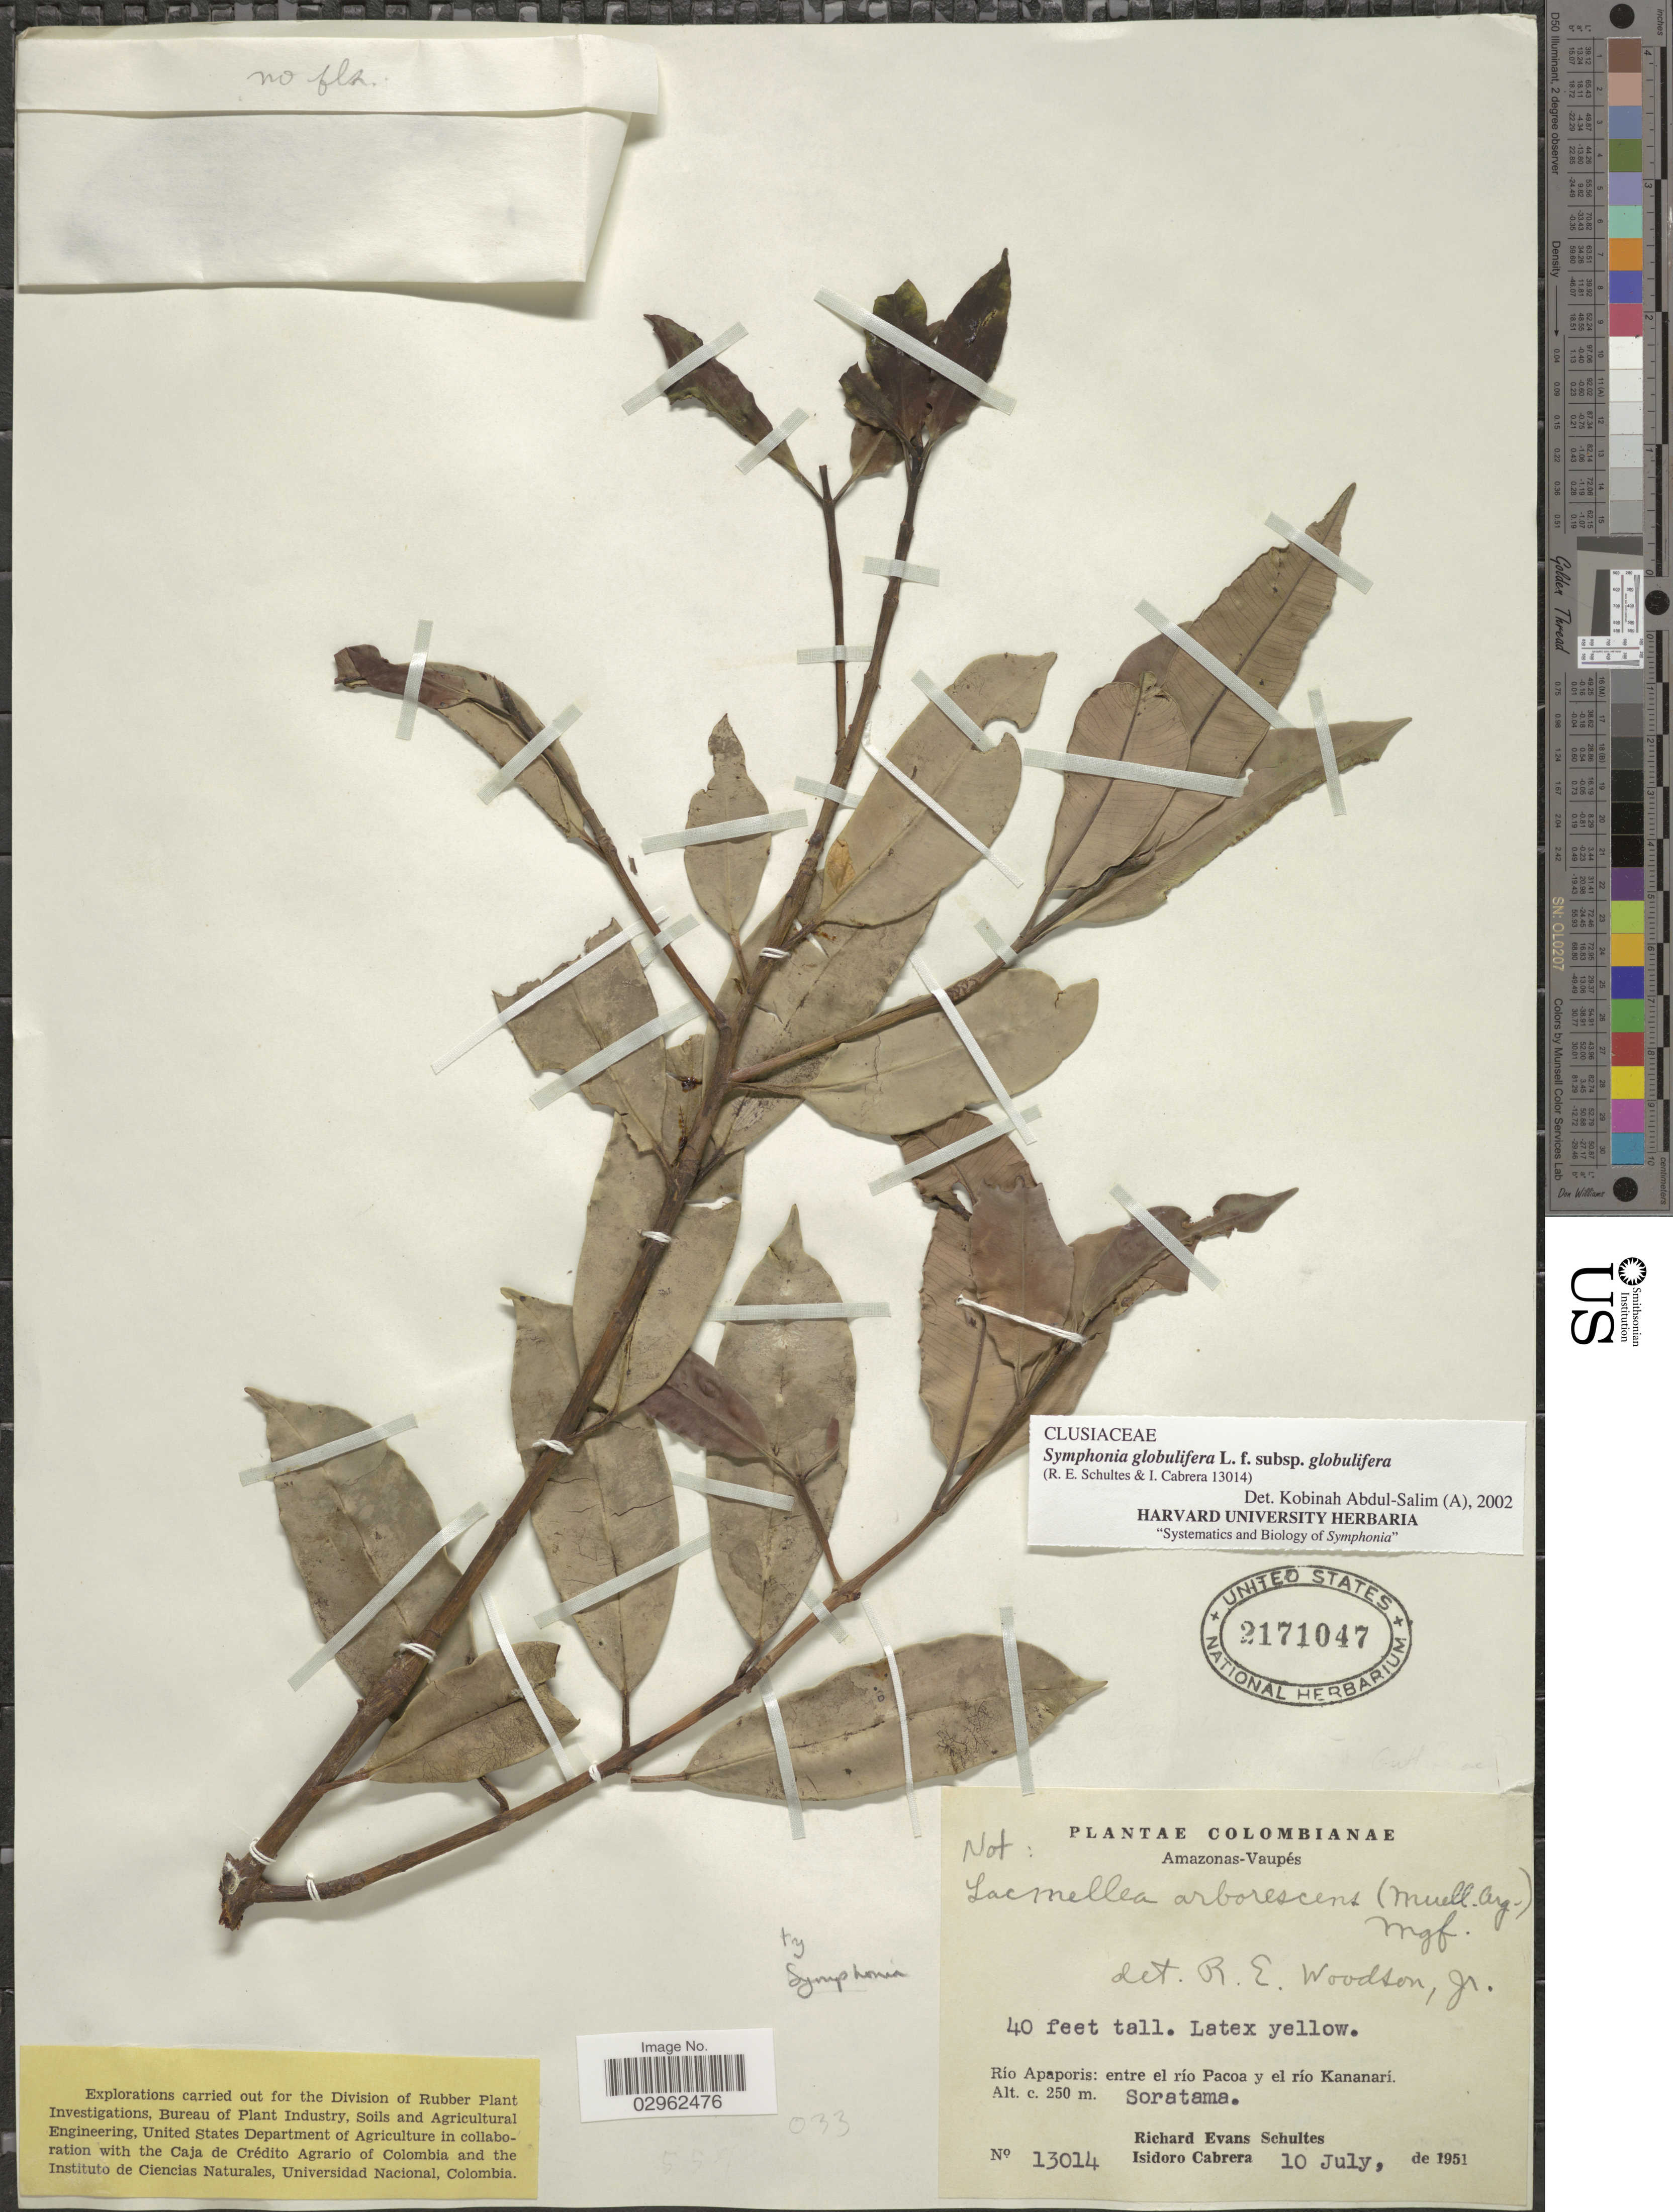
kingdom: Plantae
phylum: Tracheophyta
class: Magnoliopsida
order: Malpighiales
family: Clusiaceae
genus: Symphonia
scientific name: Symphonia globulifera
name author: L. f.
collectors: R. E. Schultes & I. Cabrera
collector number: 13014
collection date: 1951-07-10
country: Colombia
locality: Amazonas-Vaupés. Río Apaporis: entre el río Pacoa y el río Kananarí. Soratama.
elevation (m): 250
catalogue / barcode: US 2171047